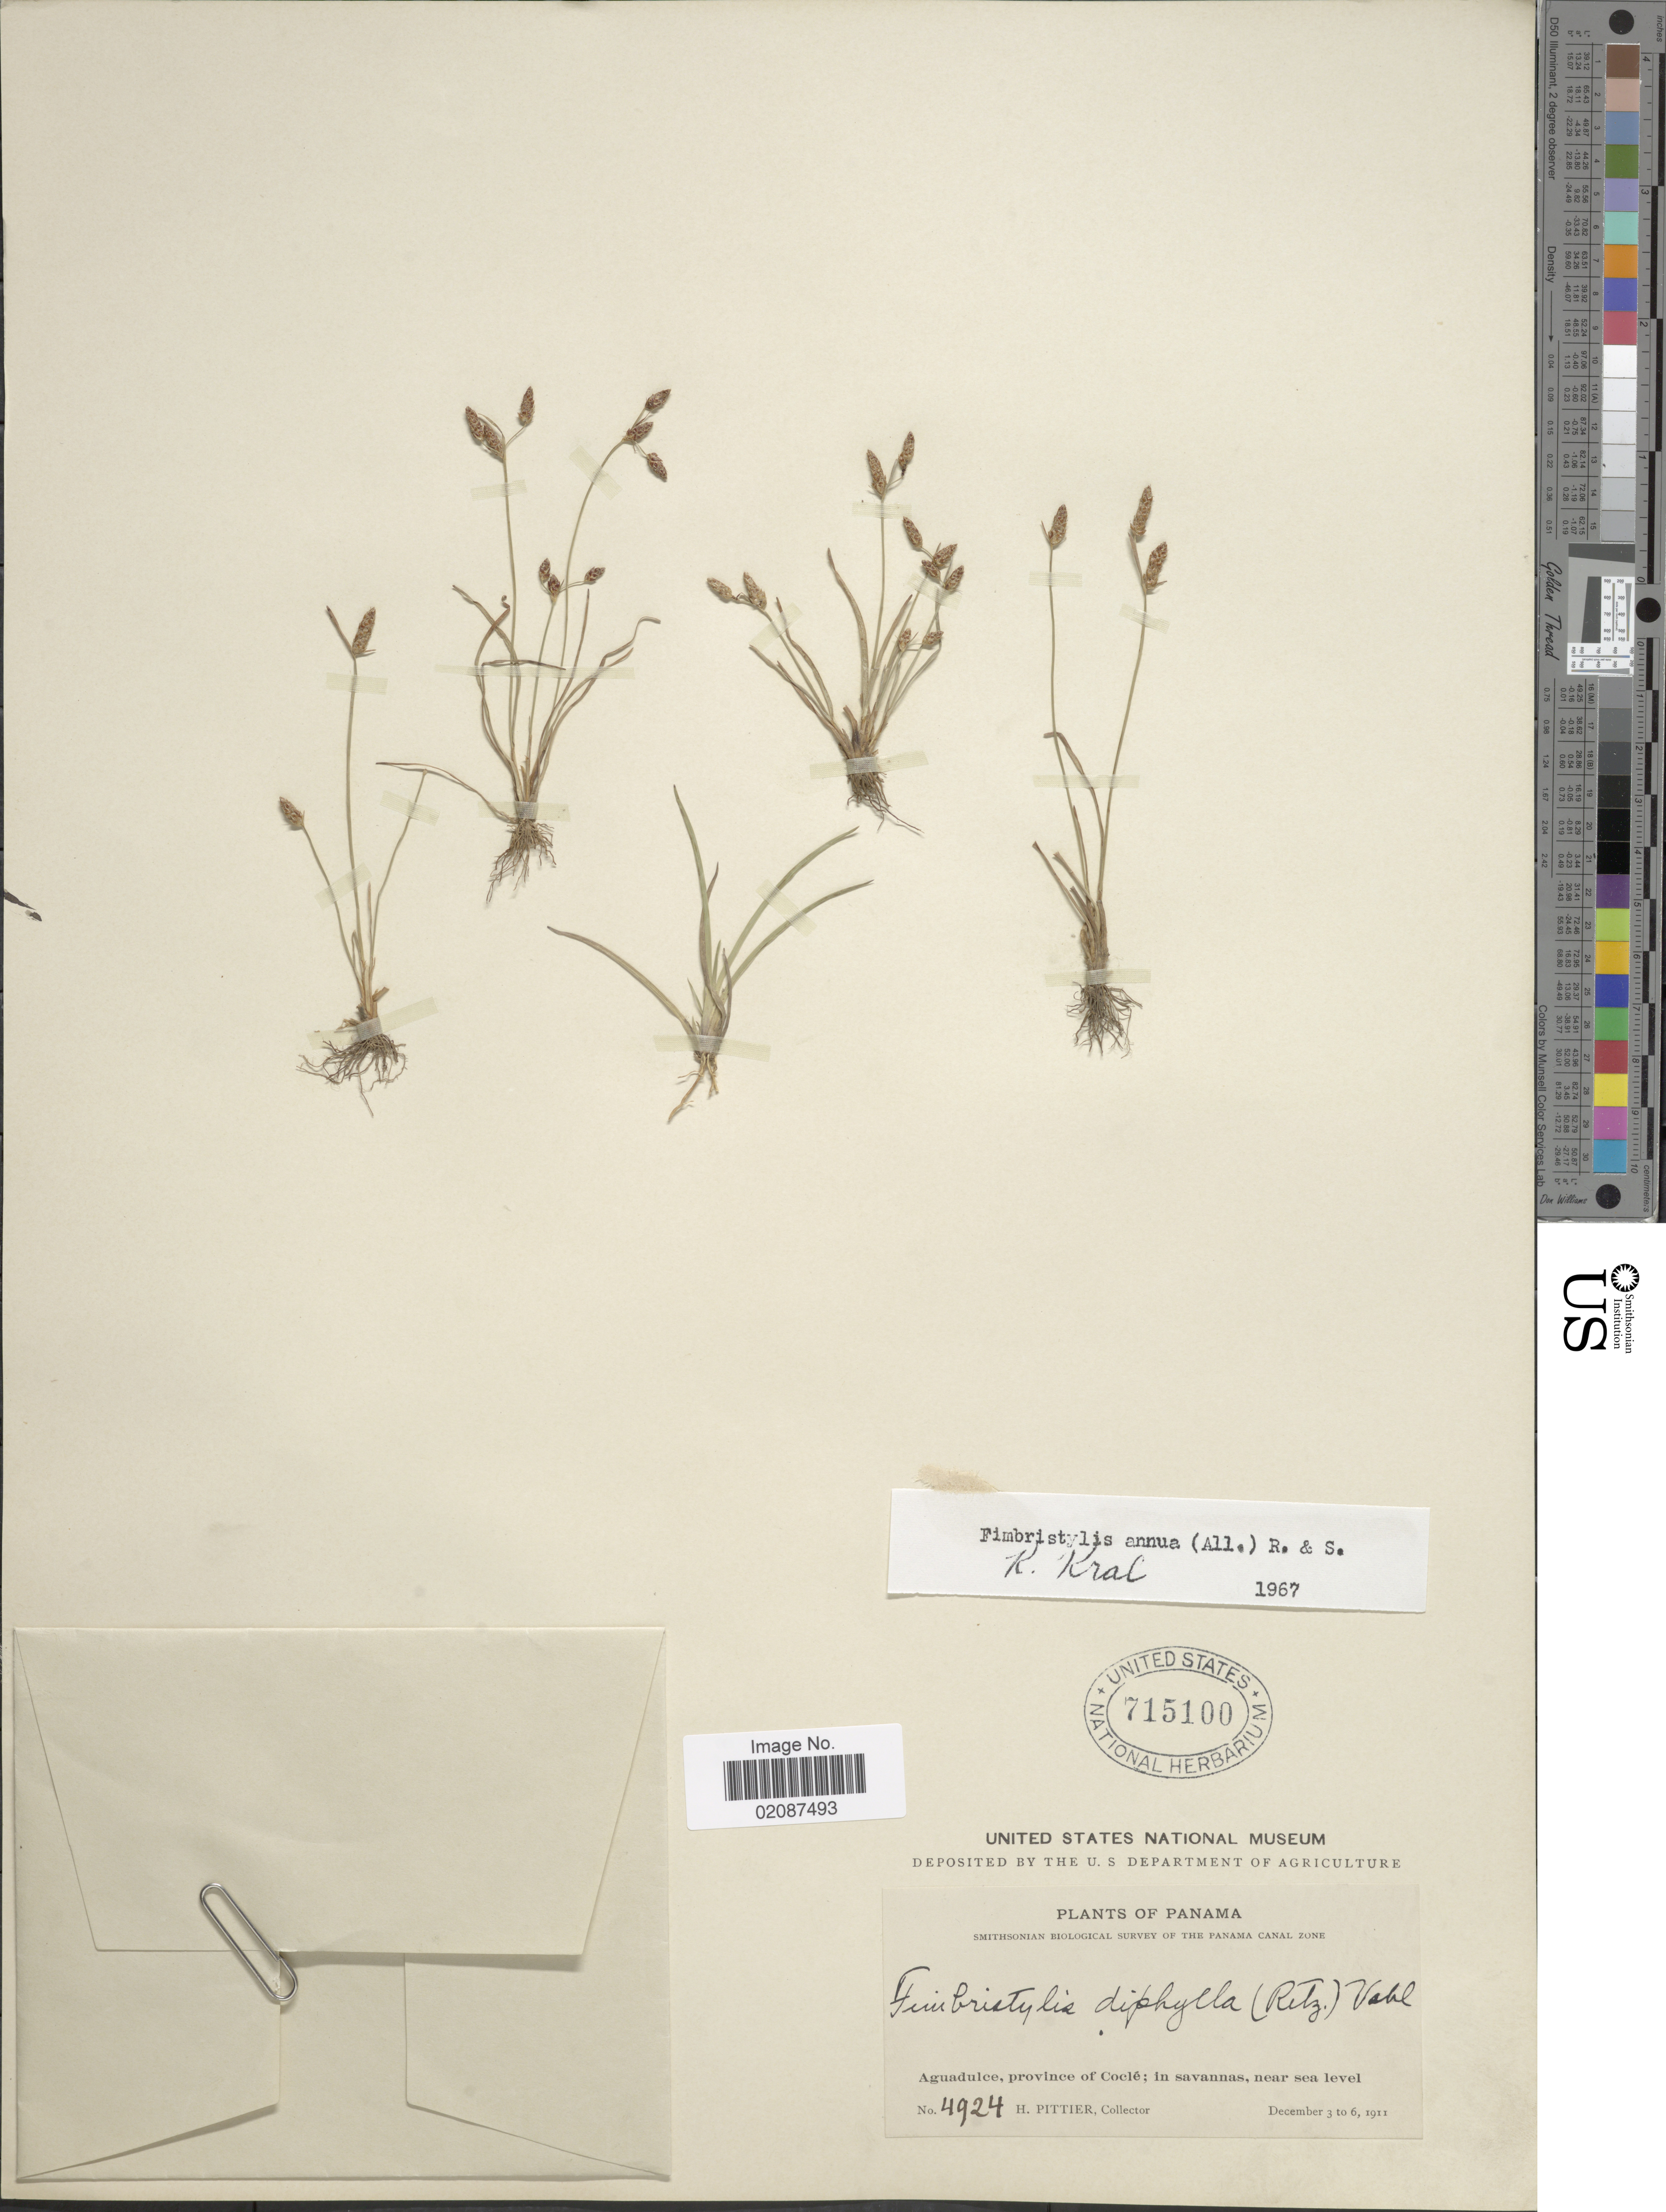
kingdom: Plantae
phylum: Tracheophyta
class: Liliopsida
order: Poales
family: Cyperaceae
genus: Fimbristylis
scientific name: Fimbristylis annua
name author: (All.) Roem. & Schult.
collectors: H. F. Pittier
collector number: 4924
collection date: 1911-12-03/1911-12-06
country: Panama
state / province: Coclé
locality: Aguadulce, province of Cocle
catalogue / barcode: US 715100